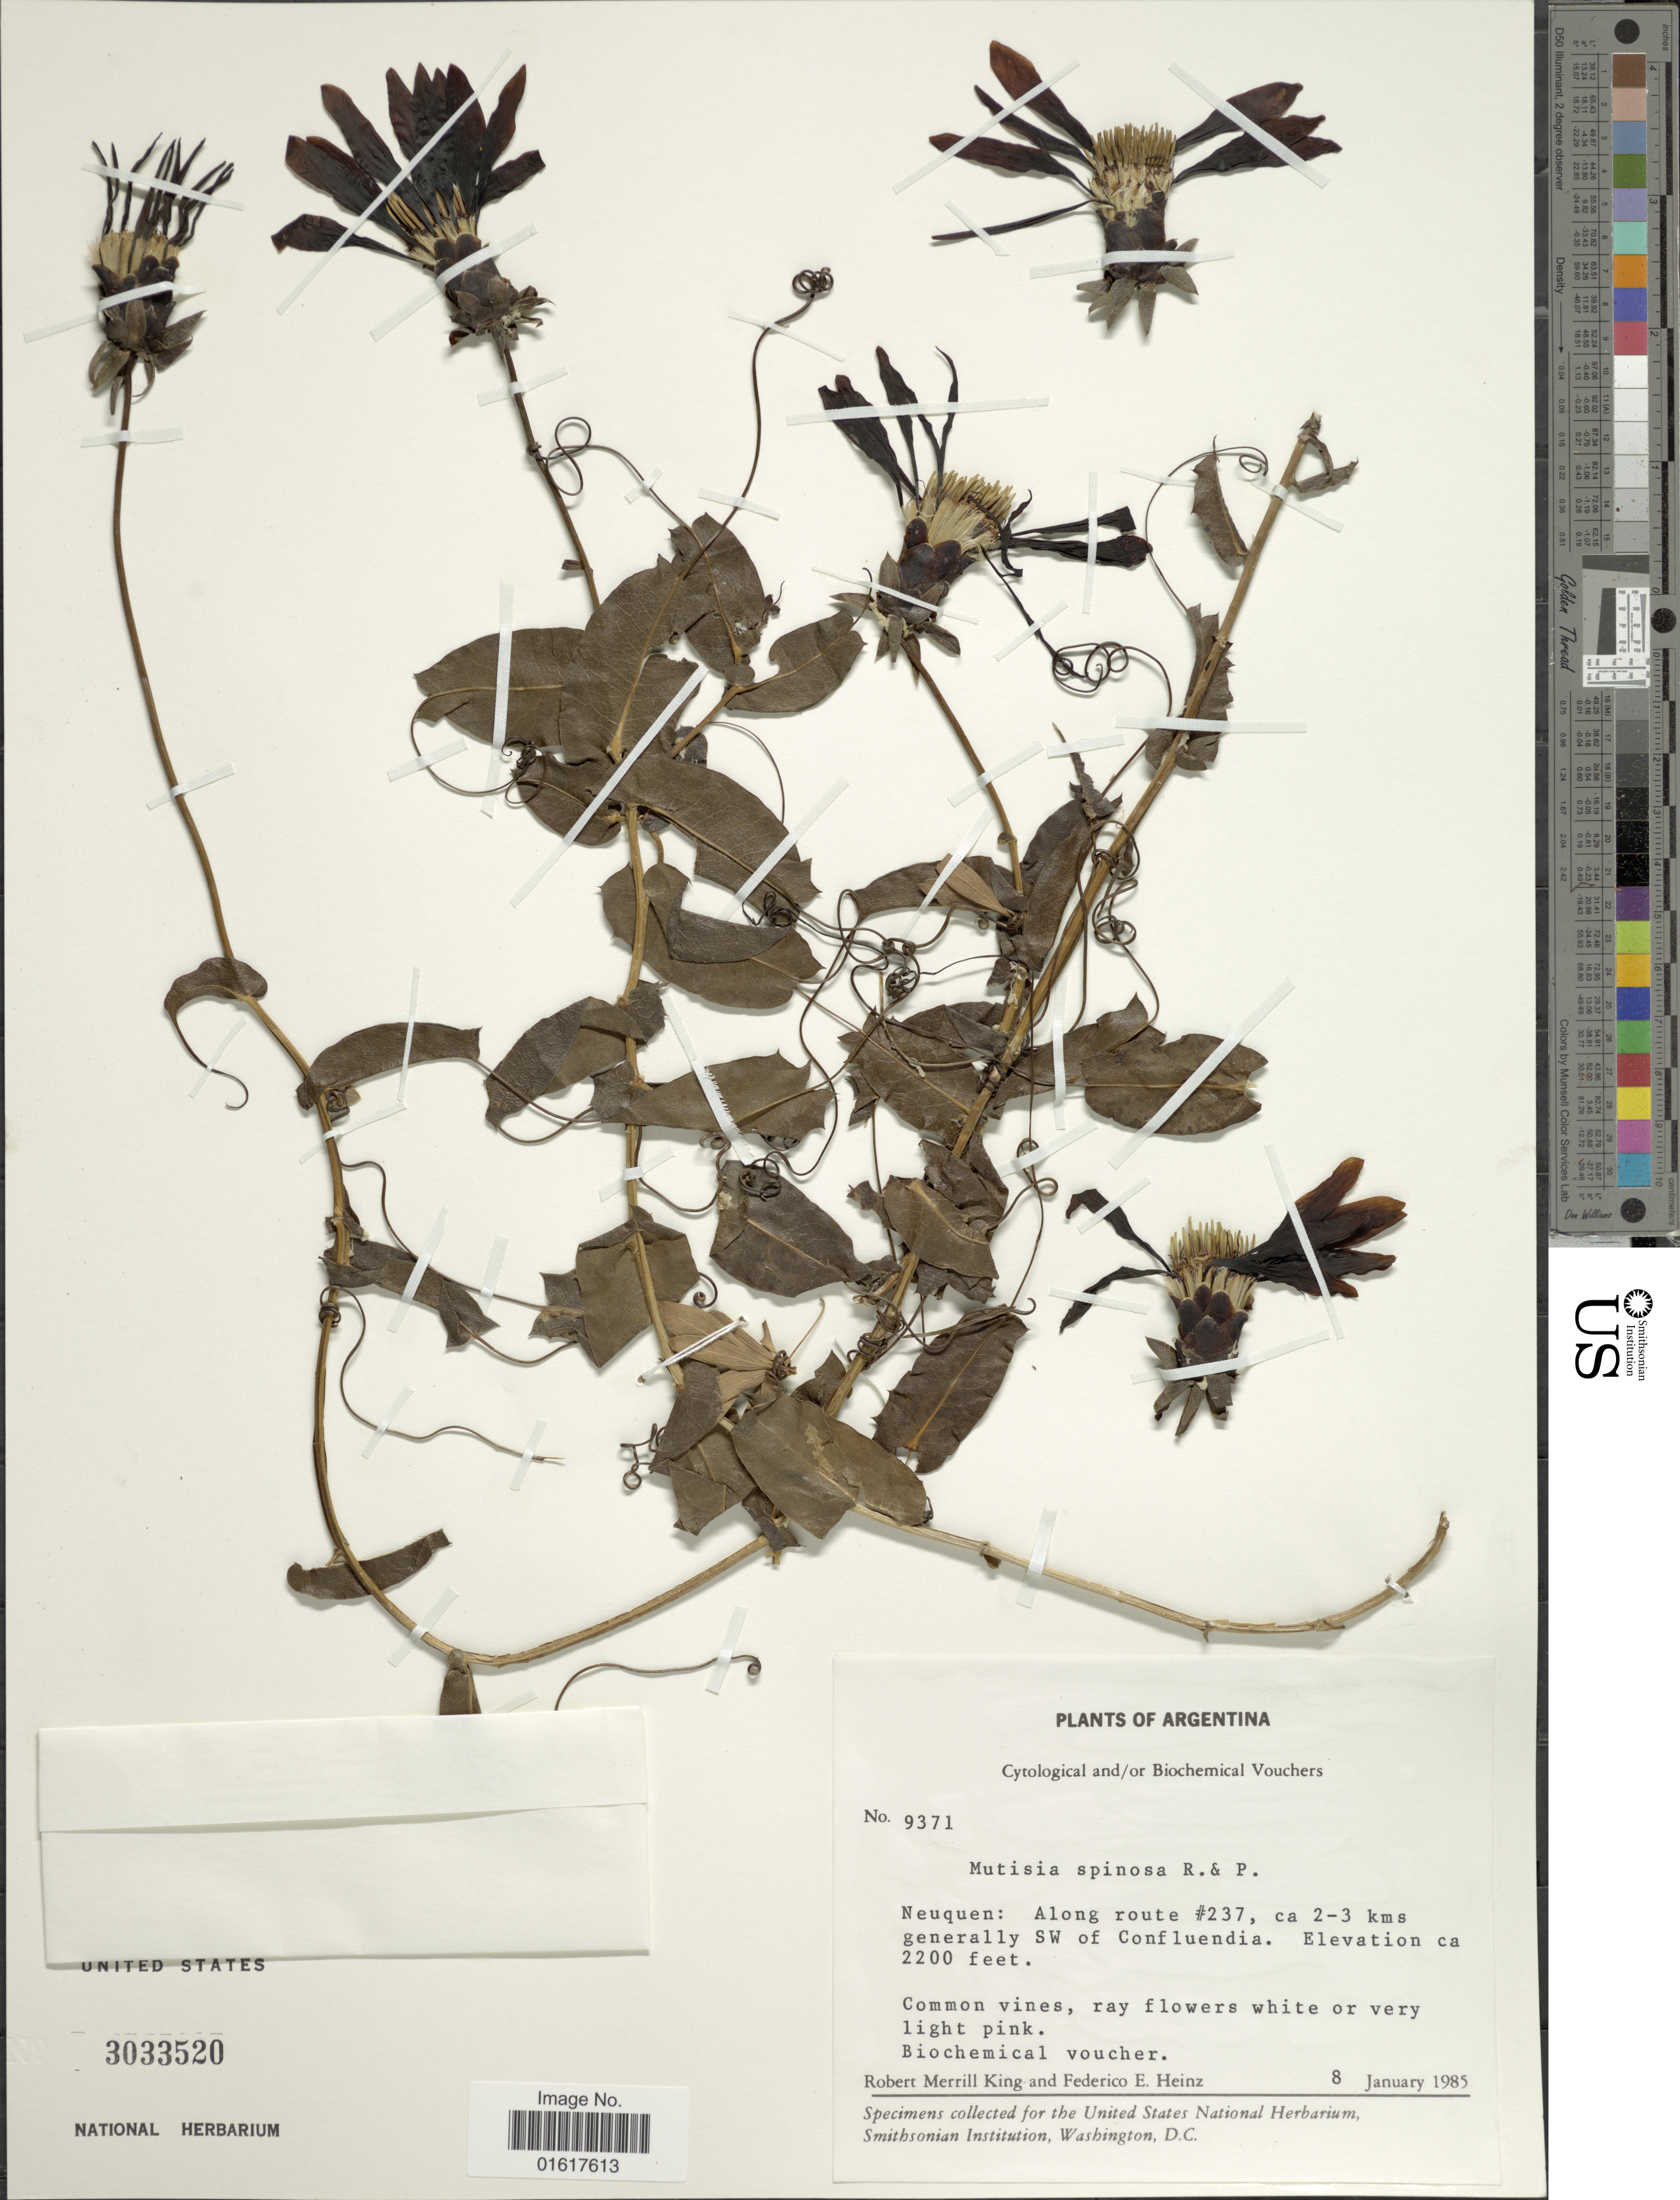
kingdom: Plantae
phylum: Tracheophyta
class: Magnoliopsida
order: Asterales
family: Asteraceae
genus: Mutisia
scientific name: Mutisia spinosa var. spinosa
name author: Ruiz & Pav.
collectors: R. M. King & F. Heinz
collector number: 9371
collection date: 1985-01-08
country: Argentina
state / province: Neuquen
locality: Along route #237, ca 2-3 kms generally SW of Confluendia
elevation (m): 671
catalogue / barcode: US 3033520